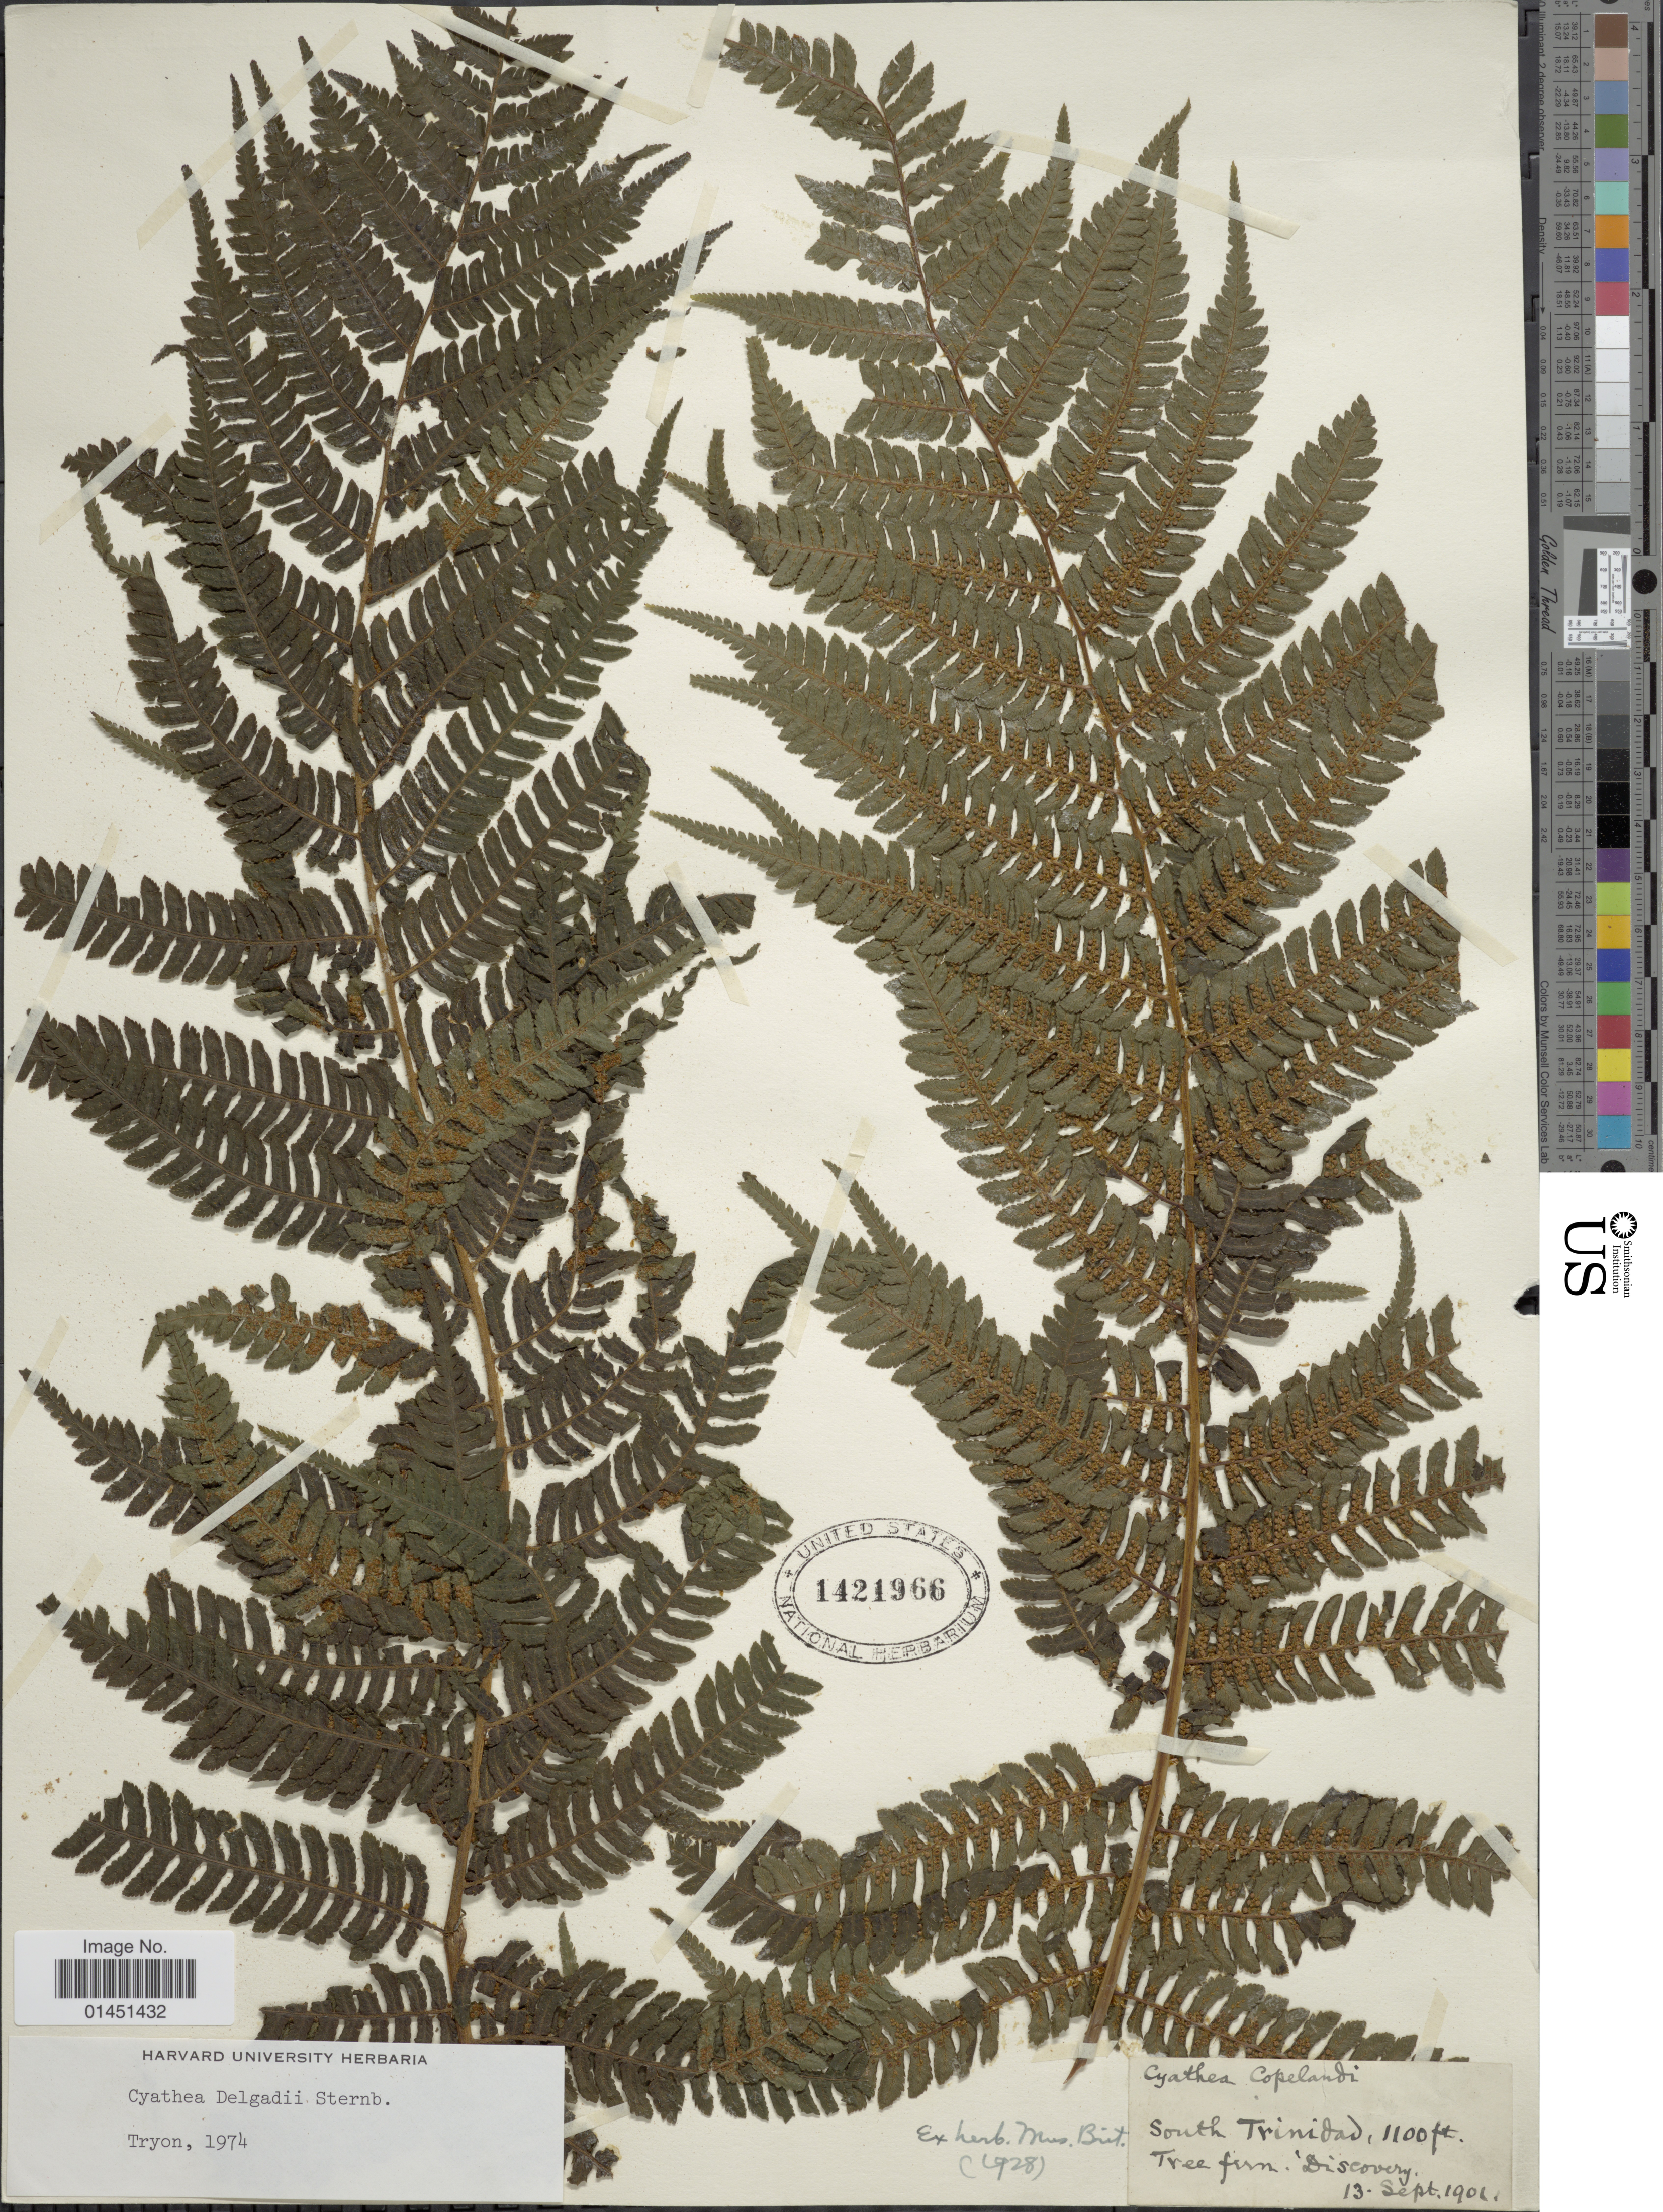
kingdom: Plantae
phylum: Tracheophyta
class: Polypodiopsida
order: Cyatheales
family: Cyatheaceae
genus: Cyathea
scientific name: Cyathea delgadii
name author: Pohl ex Sternb.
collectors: ex herb. Musei Britannici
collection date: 1901-09-13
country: Trinidad and Tobago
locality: South Trinidad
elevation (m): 335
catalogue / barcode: US 1421966